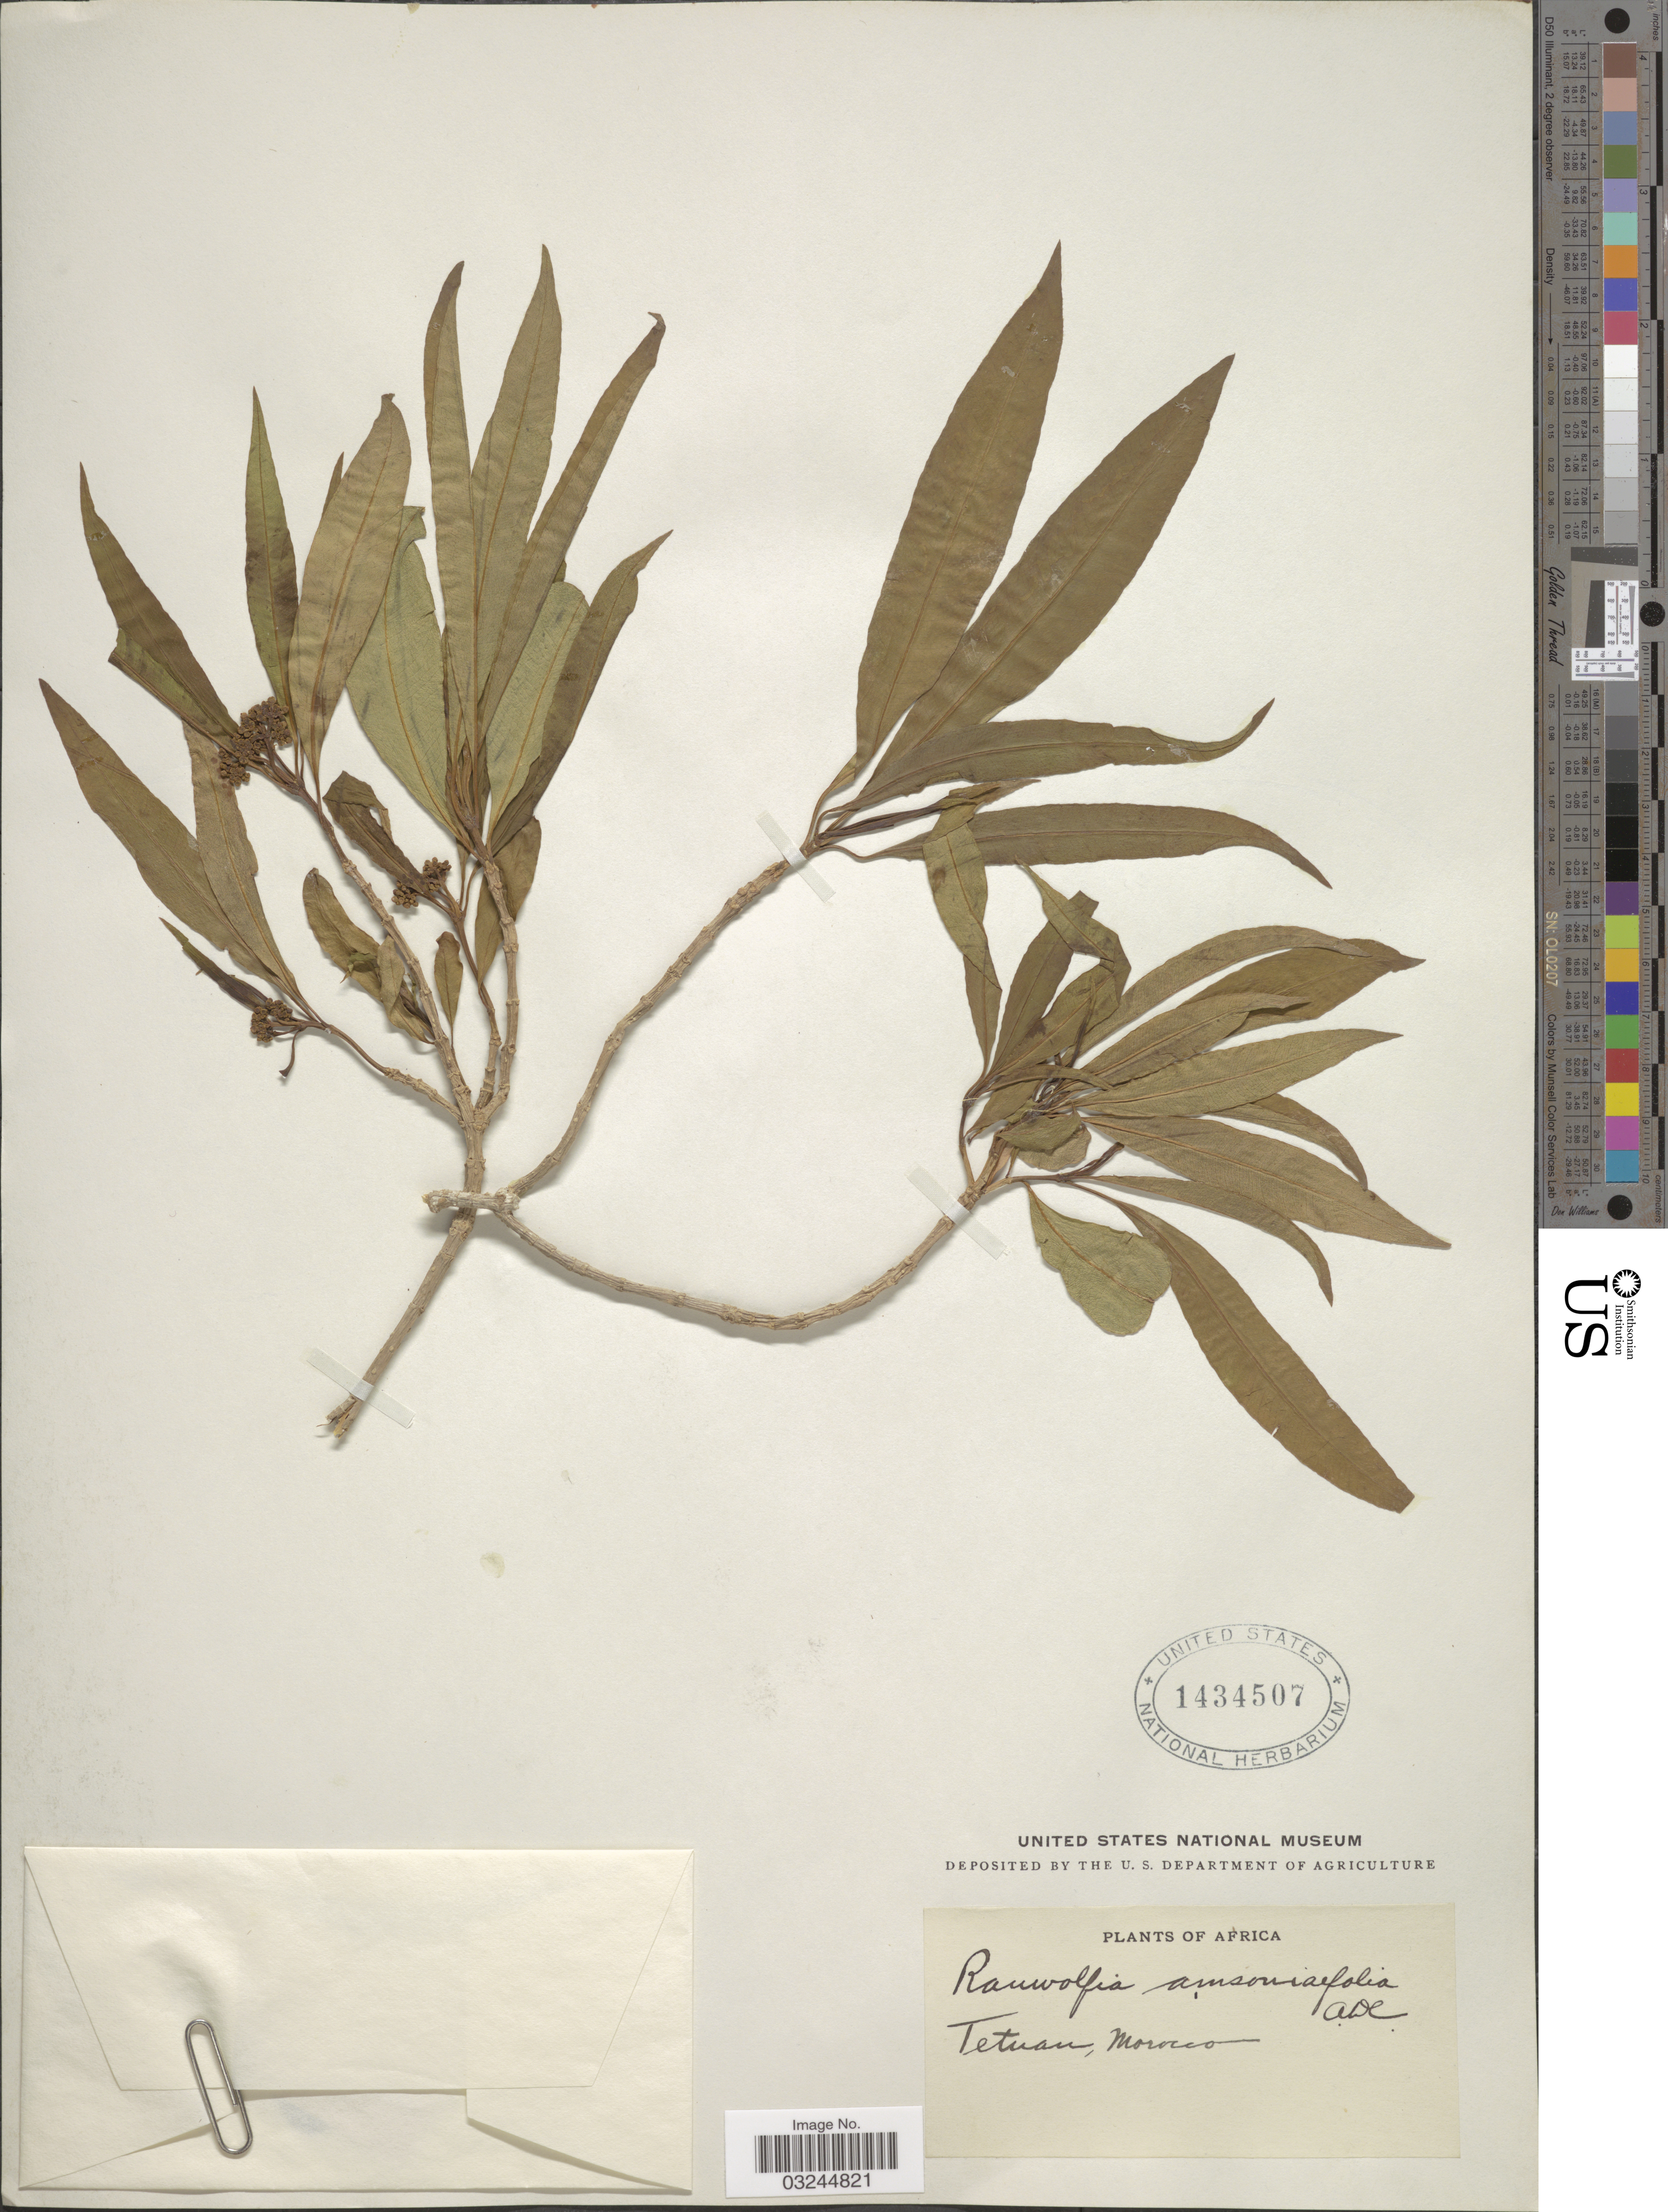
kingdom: Plantae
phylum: Tracheophyta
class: Magnoliopsida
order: Gentianales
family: Apocynaceae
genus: Rauvolfia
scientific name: Rauvolfia amsoniifolia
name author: A. DC.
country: Morocco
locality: Tetuan.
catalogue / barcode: US 1434507